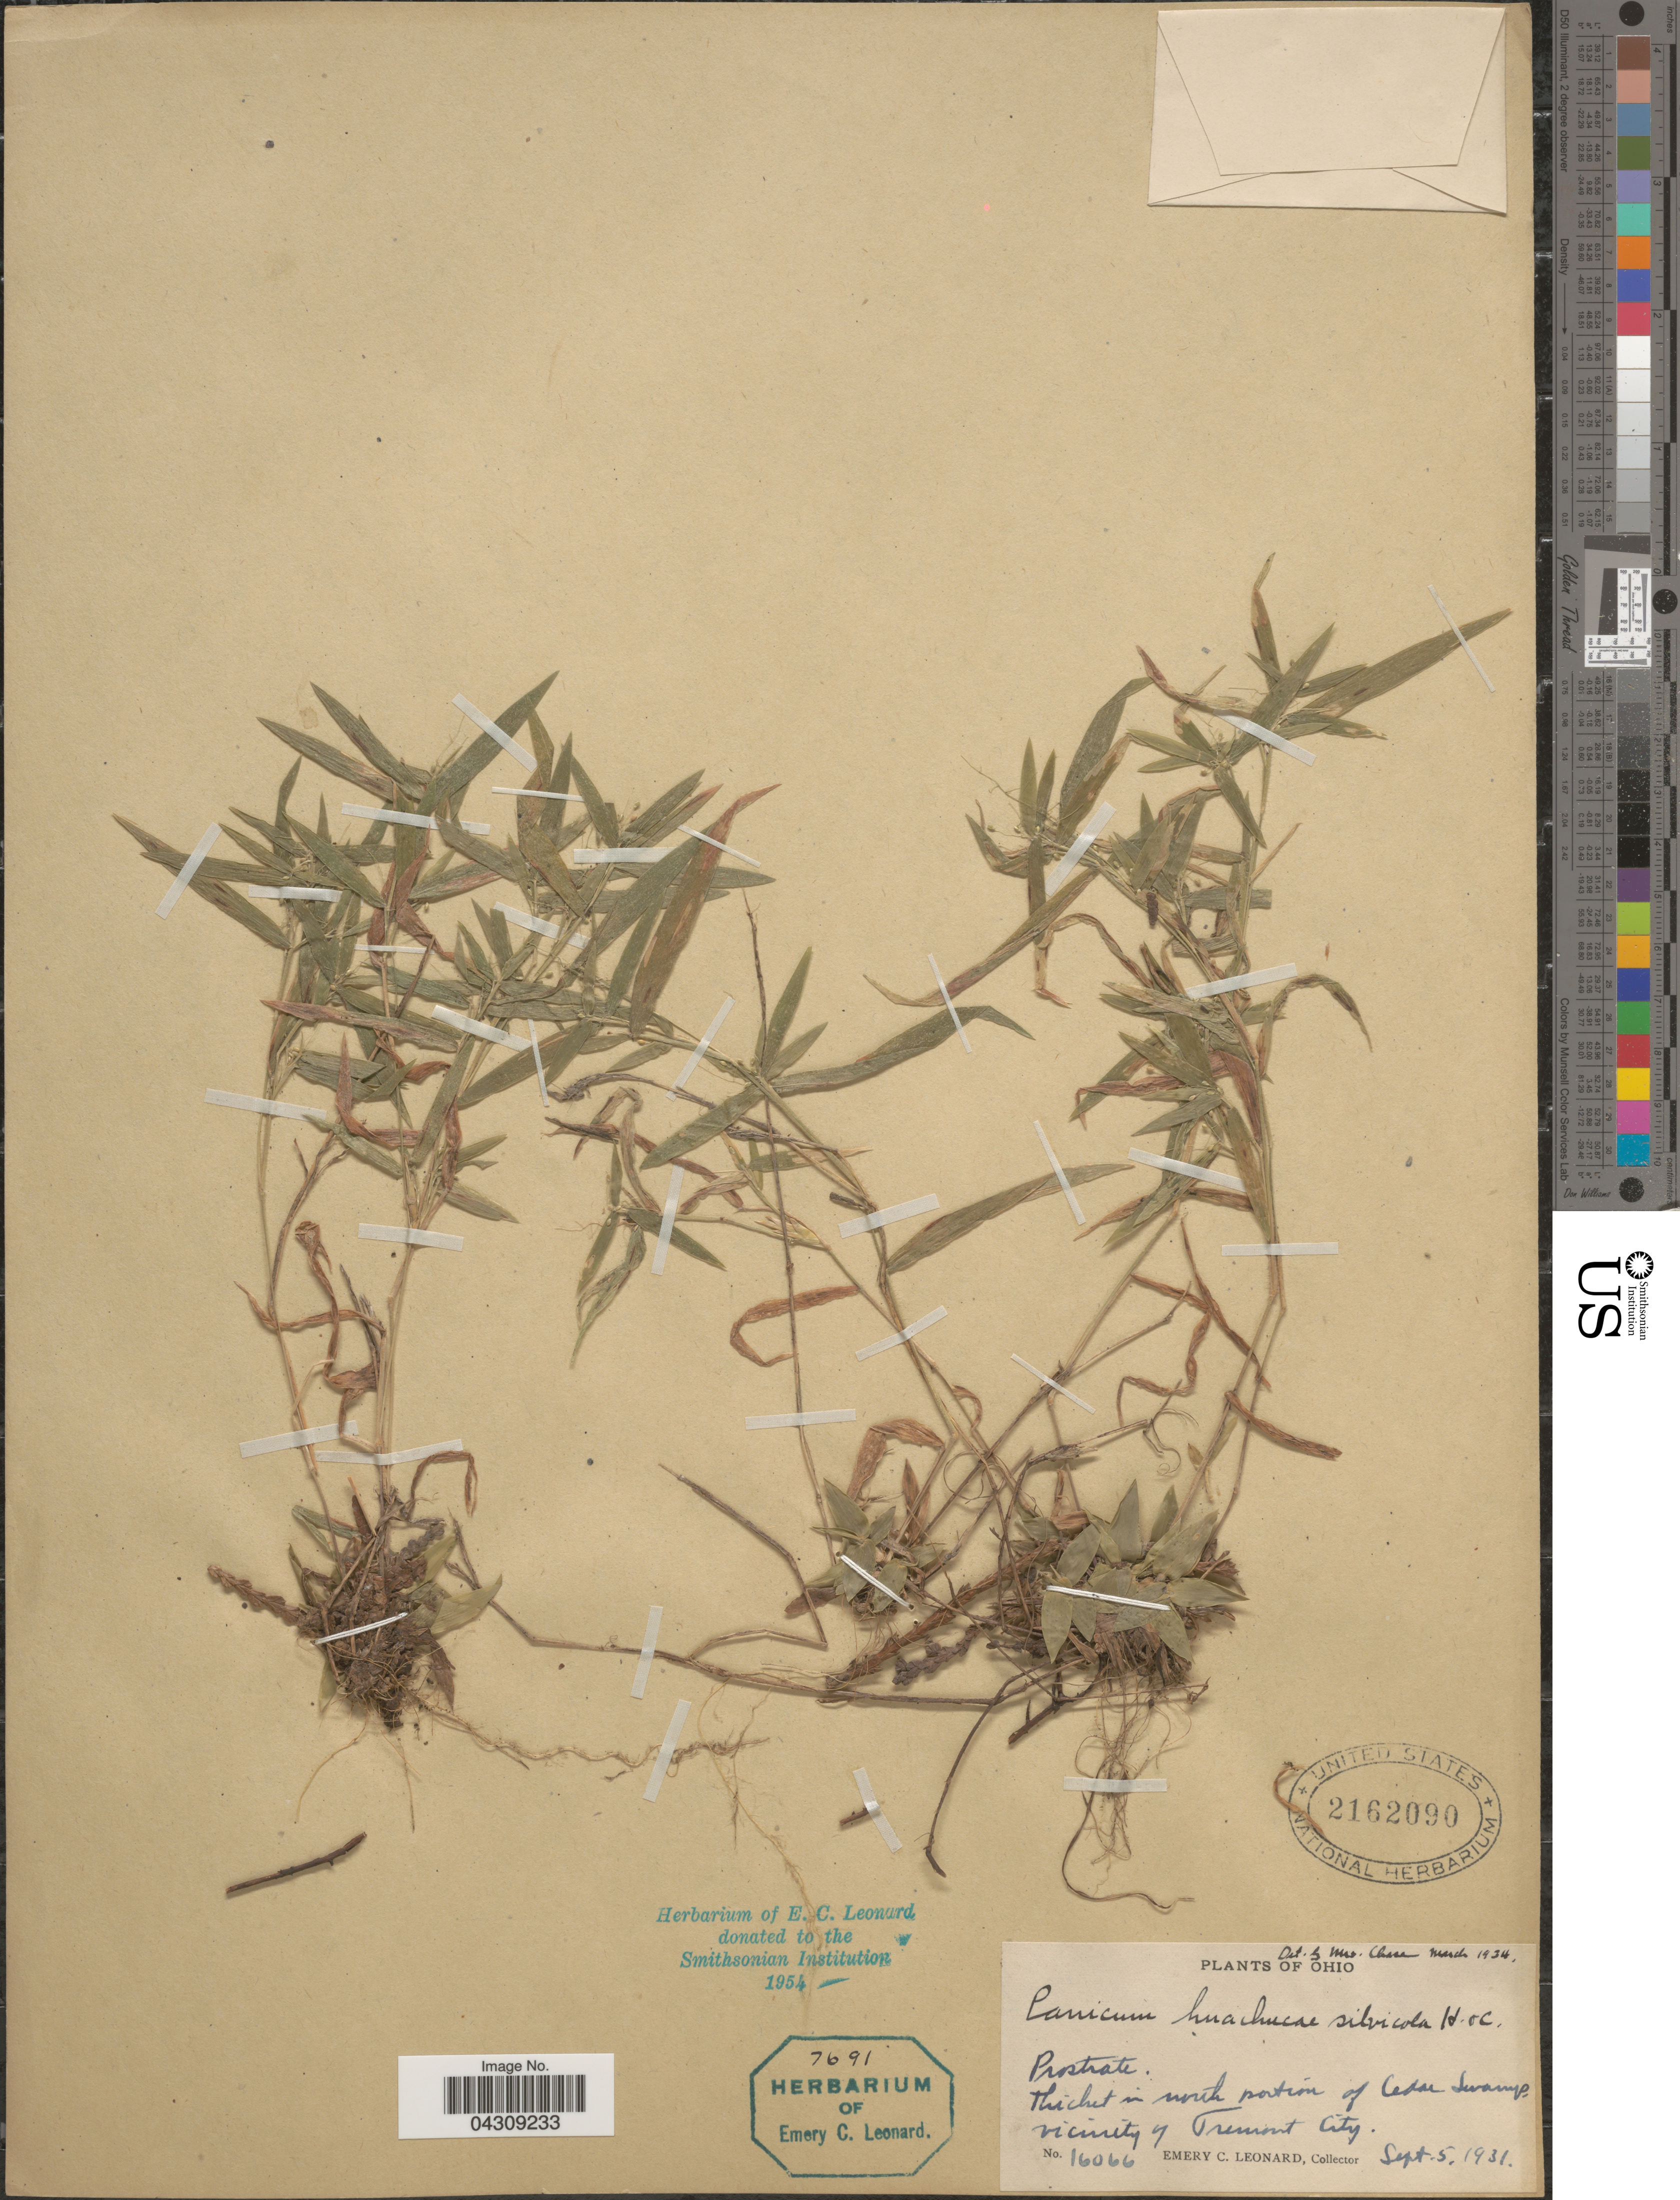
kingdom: Plantae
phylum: Tracheophyta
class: Liliopsida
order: Poales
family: Poaceae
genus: Dichanthelium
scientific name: Dichanthelium acuminatum var. acuminatum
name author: (Sw.) Gould & C.A. Clark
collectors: E. C. Leonard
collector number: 16066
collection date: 1931-09-05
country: United States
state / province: Ohio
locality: Thicket in north portion of Cedar Swamp, vicinity of Tremont City.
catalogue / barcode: US 2162090